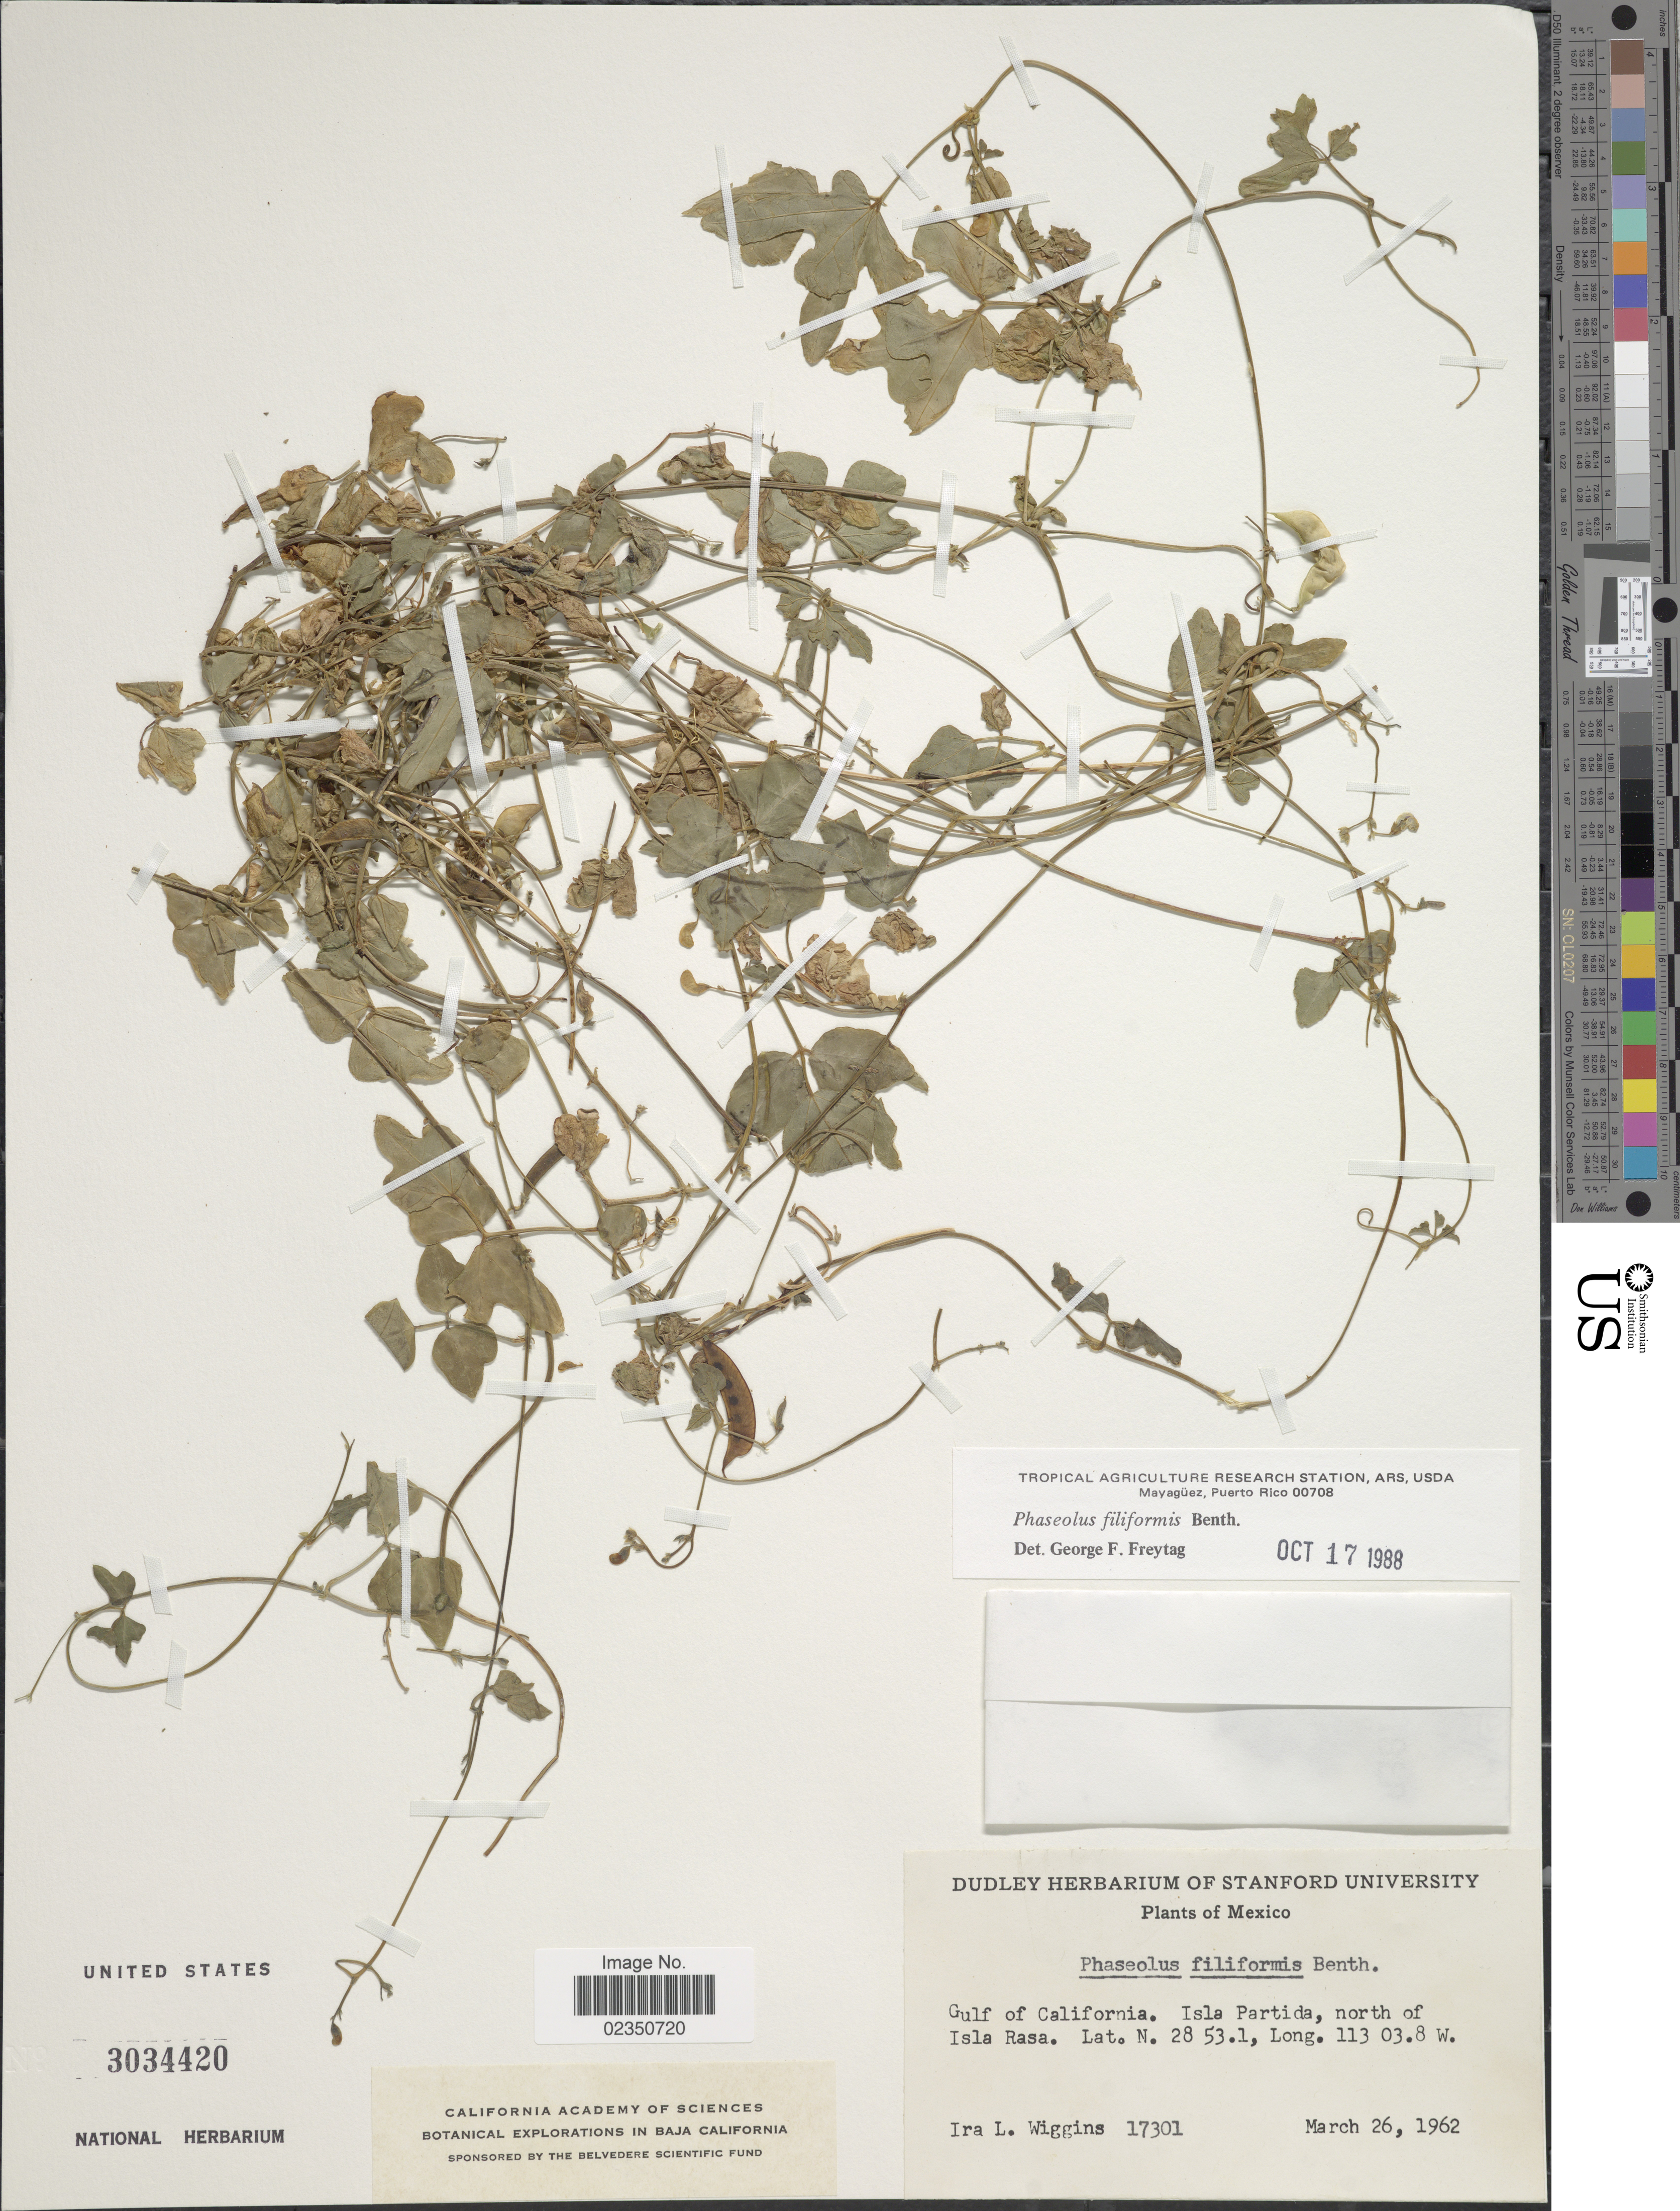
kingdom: Plantae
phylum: Tracheophyta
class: Magnoliopsida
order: Fabales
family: Fabaceae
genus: Phaseolus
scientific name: Phaseolus filiformis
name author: Benth.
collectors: I. L. Wiggins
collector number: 17301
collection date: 1962-03-26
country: Mexico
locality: Gulf of California, Isla Partida, north of Isla Rasa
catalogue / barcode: US 3034420